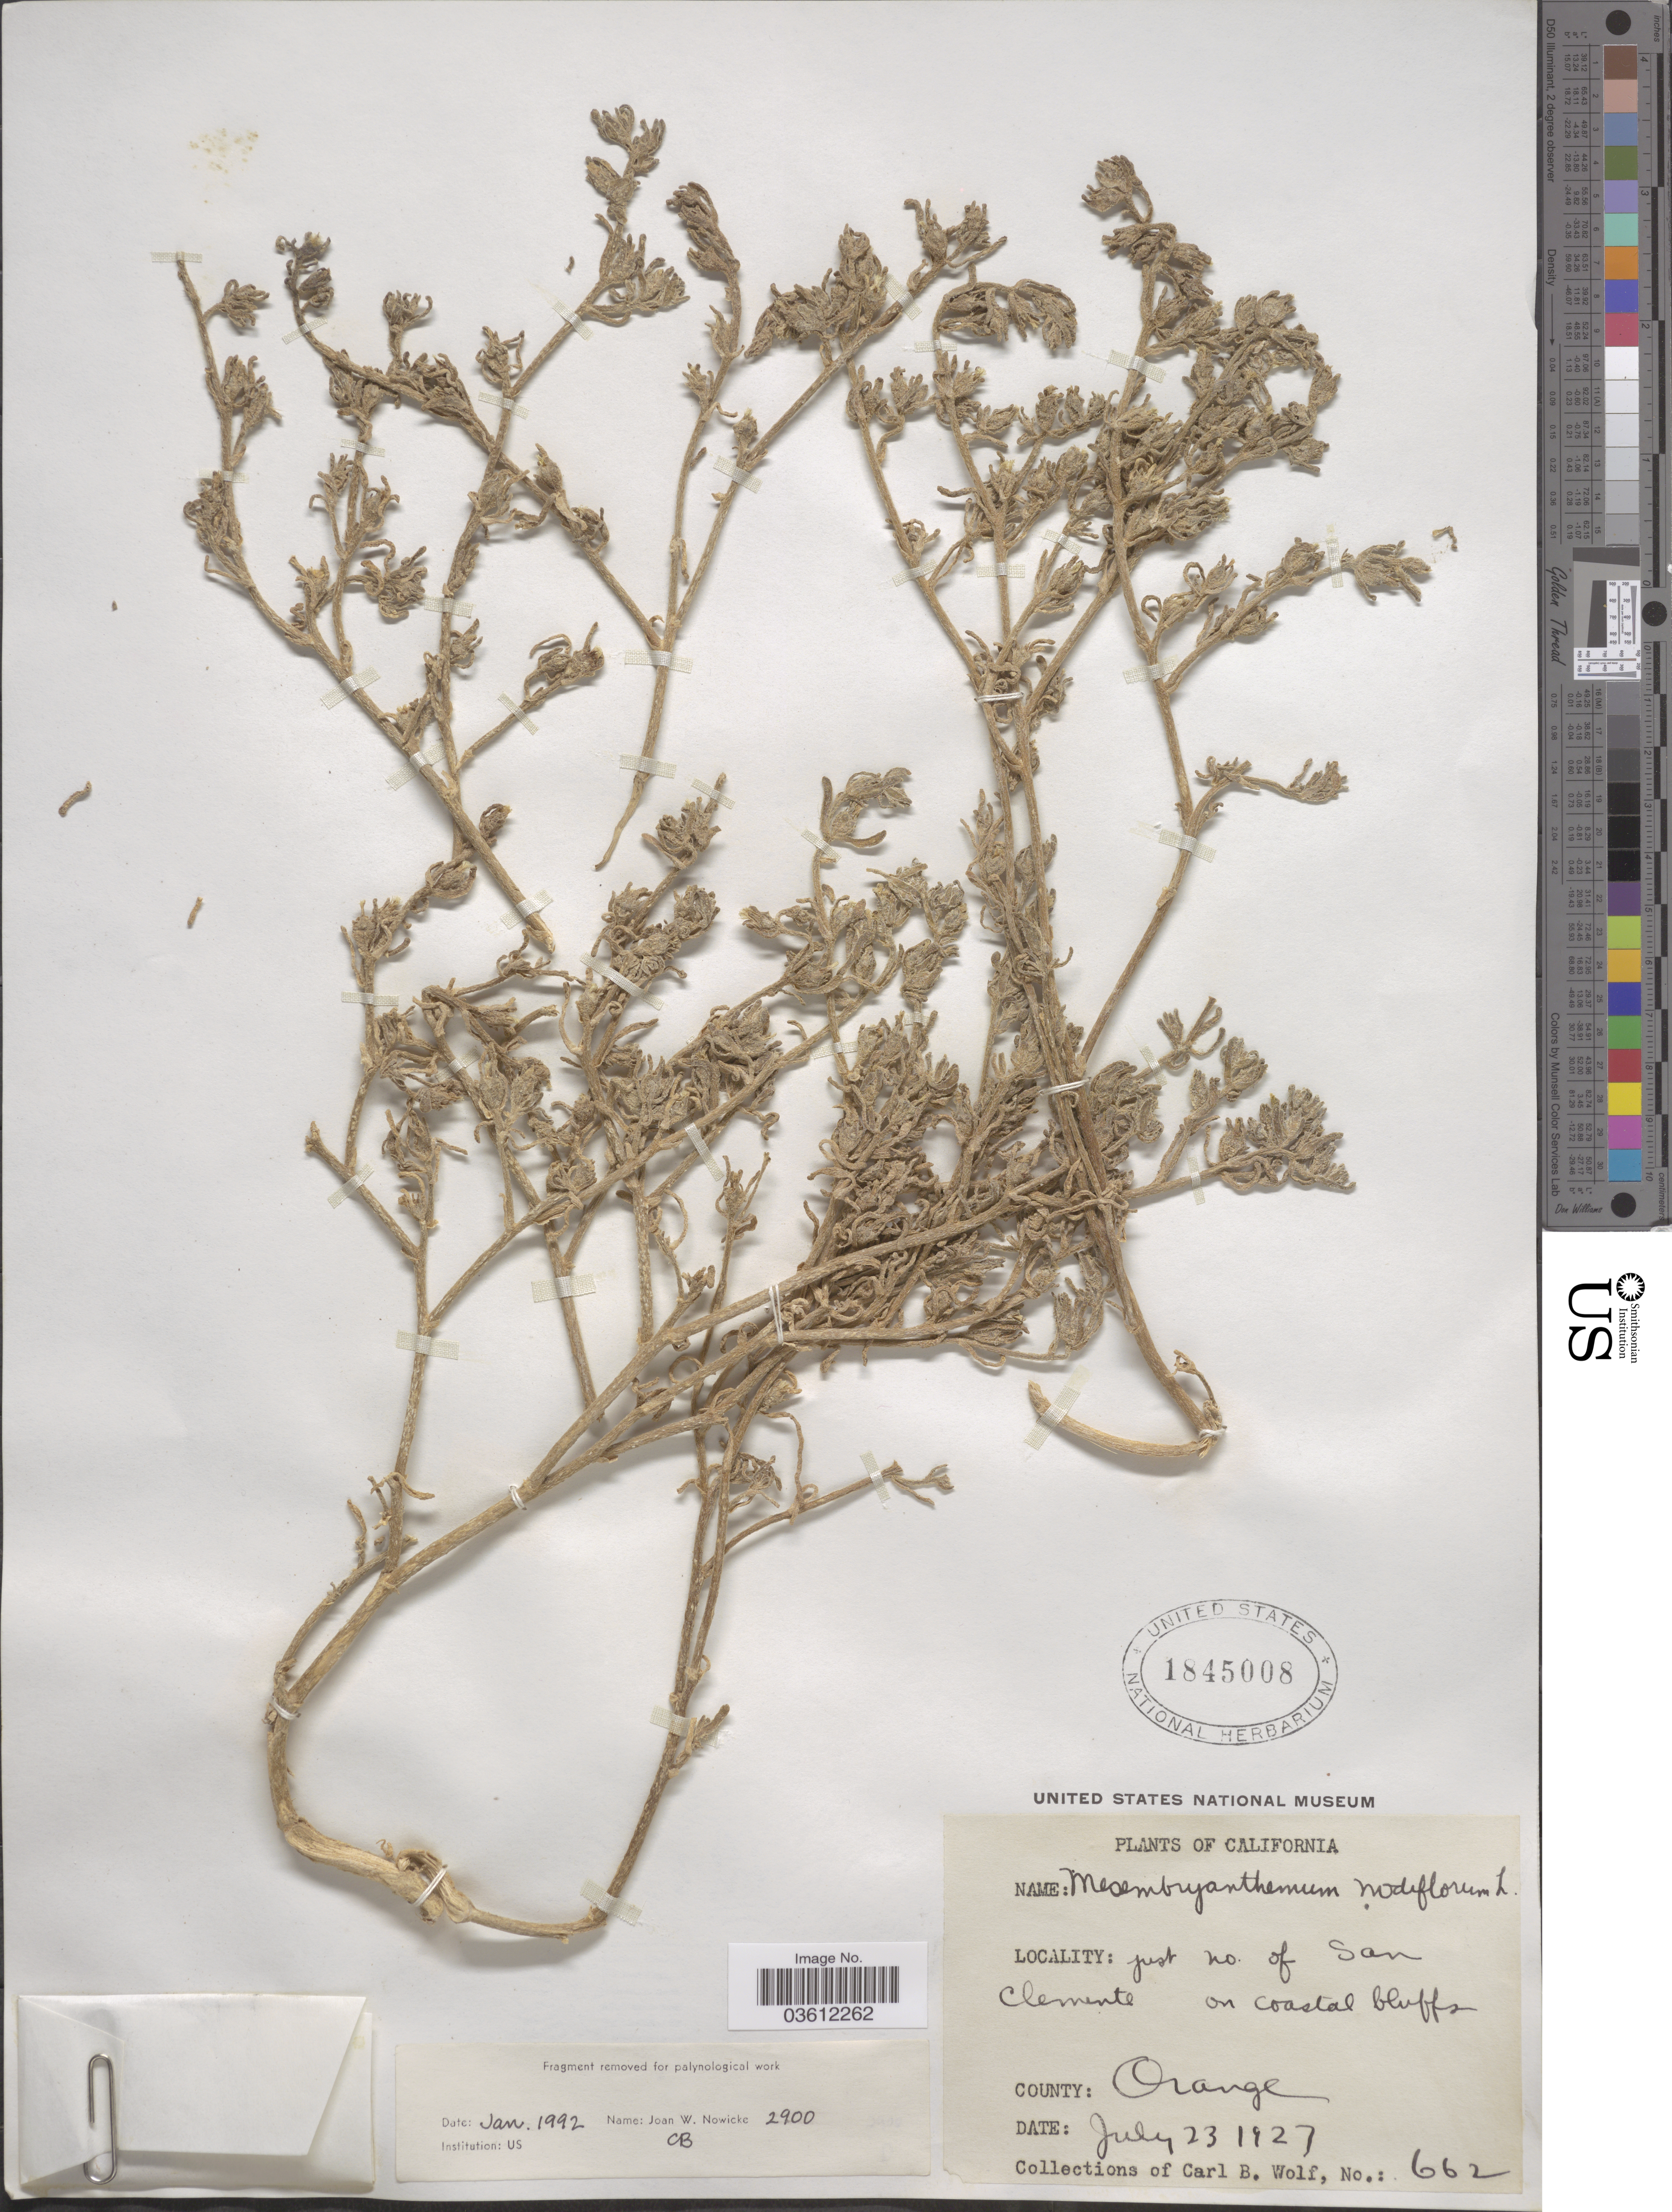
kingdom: Plantae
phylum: Tracheophyta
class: Magnoliopsida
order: Caryophyllales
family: Aizoaceae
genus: Mesembryanthemum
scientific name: Mesembryanthemum nodiflorum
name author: L.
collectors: C. B. Wolf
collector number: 662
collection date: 1927-07-23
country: United States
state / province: California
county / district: Orange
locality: Just no. of San Clemente on coastal bluffs. County: Orange.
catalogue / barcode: US 1845008